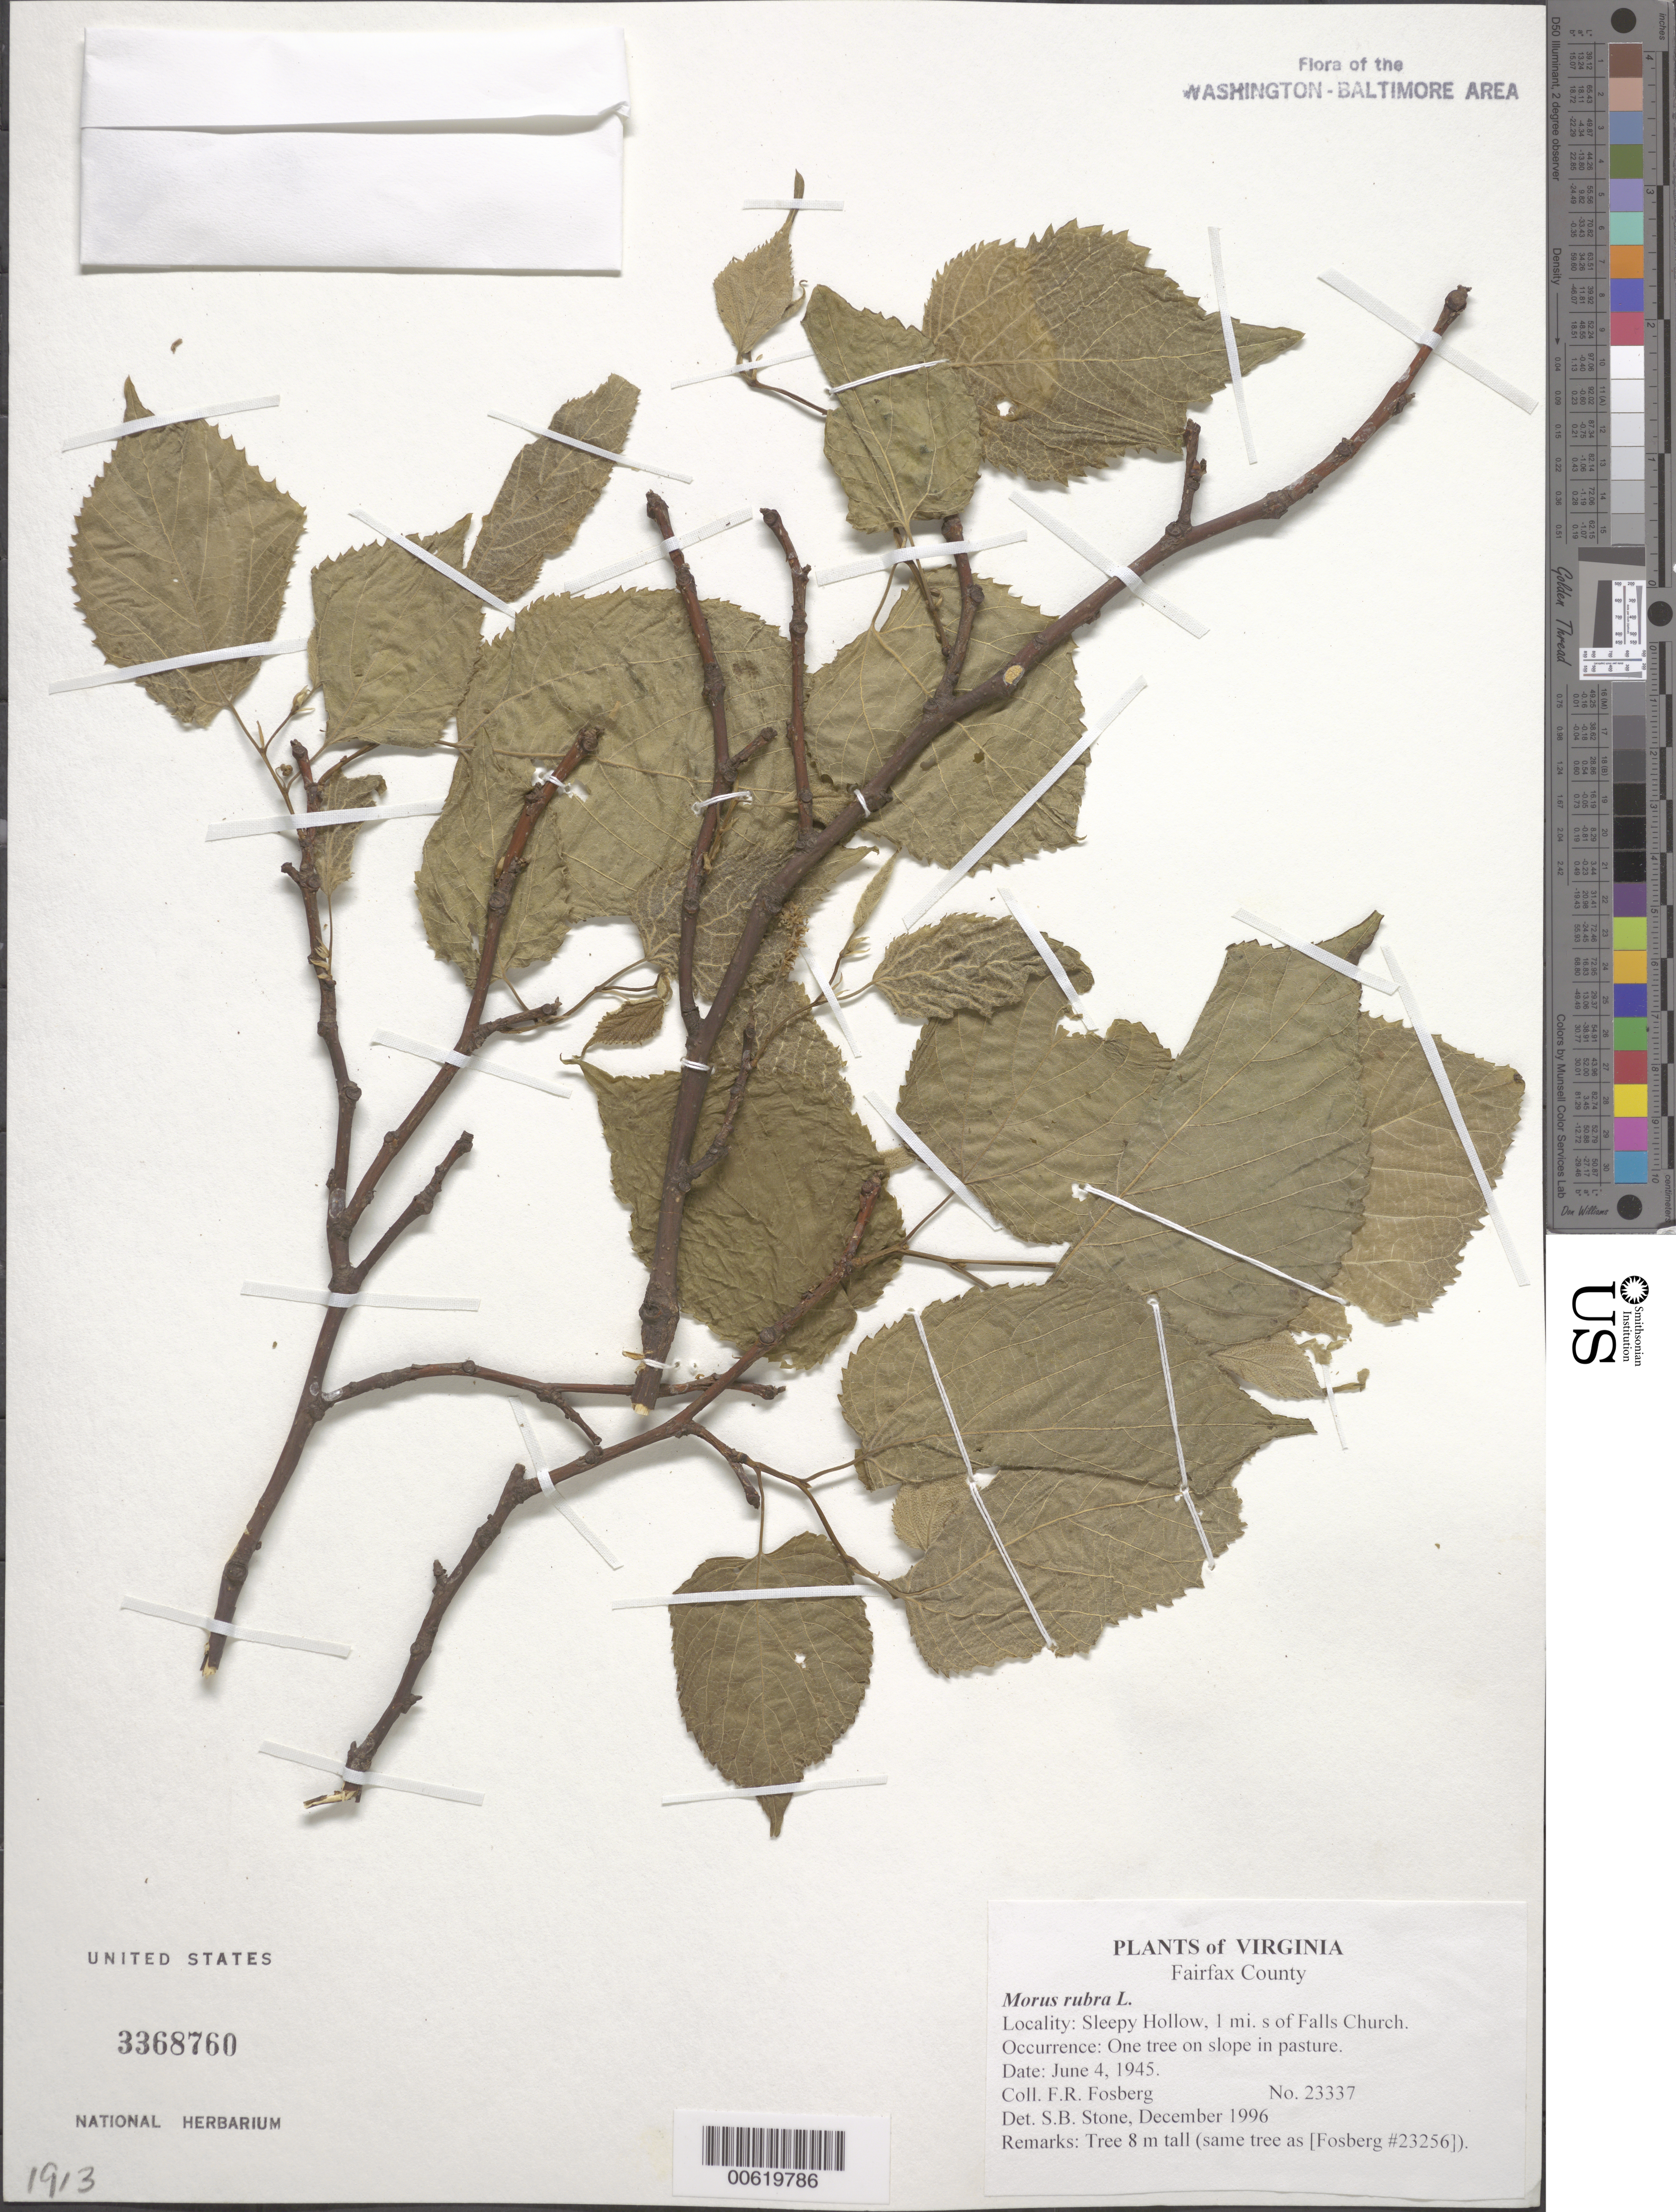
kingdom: Plantae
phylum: Tracheophyta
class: Magnoliopsida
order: Rosales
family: Moraceae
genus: Morus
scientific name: Morus rubra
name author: L.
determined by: Stone, S. B.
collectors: F. R. Fosberg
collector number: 23337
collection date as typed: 04 Jun 1945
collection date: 1945-06-04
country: United States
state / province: Virginia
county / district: Fairfax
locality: Sleepy Hollow, 1 mi. S of Falls Church.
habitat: One tree on slope in pasture.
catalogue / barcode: US 3368760